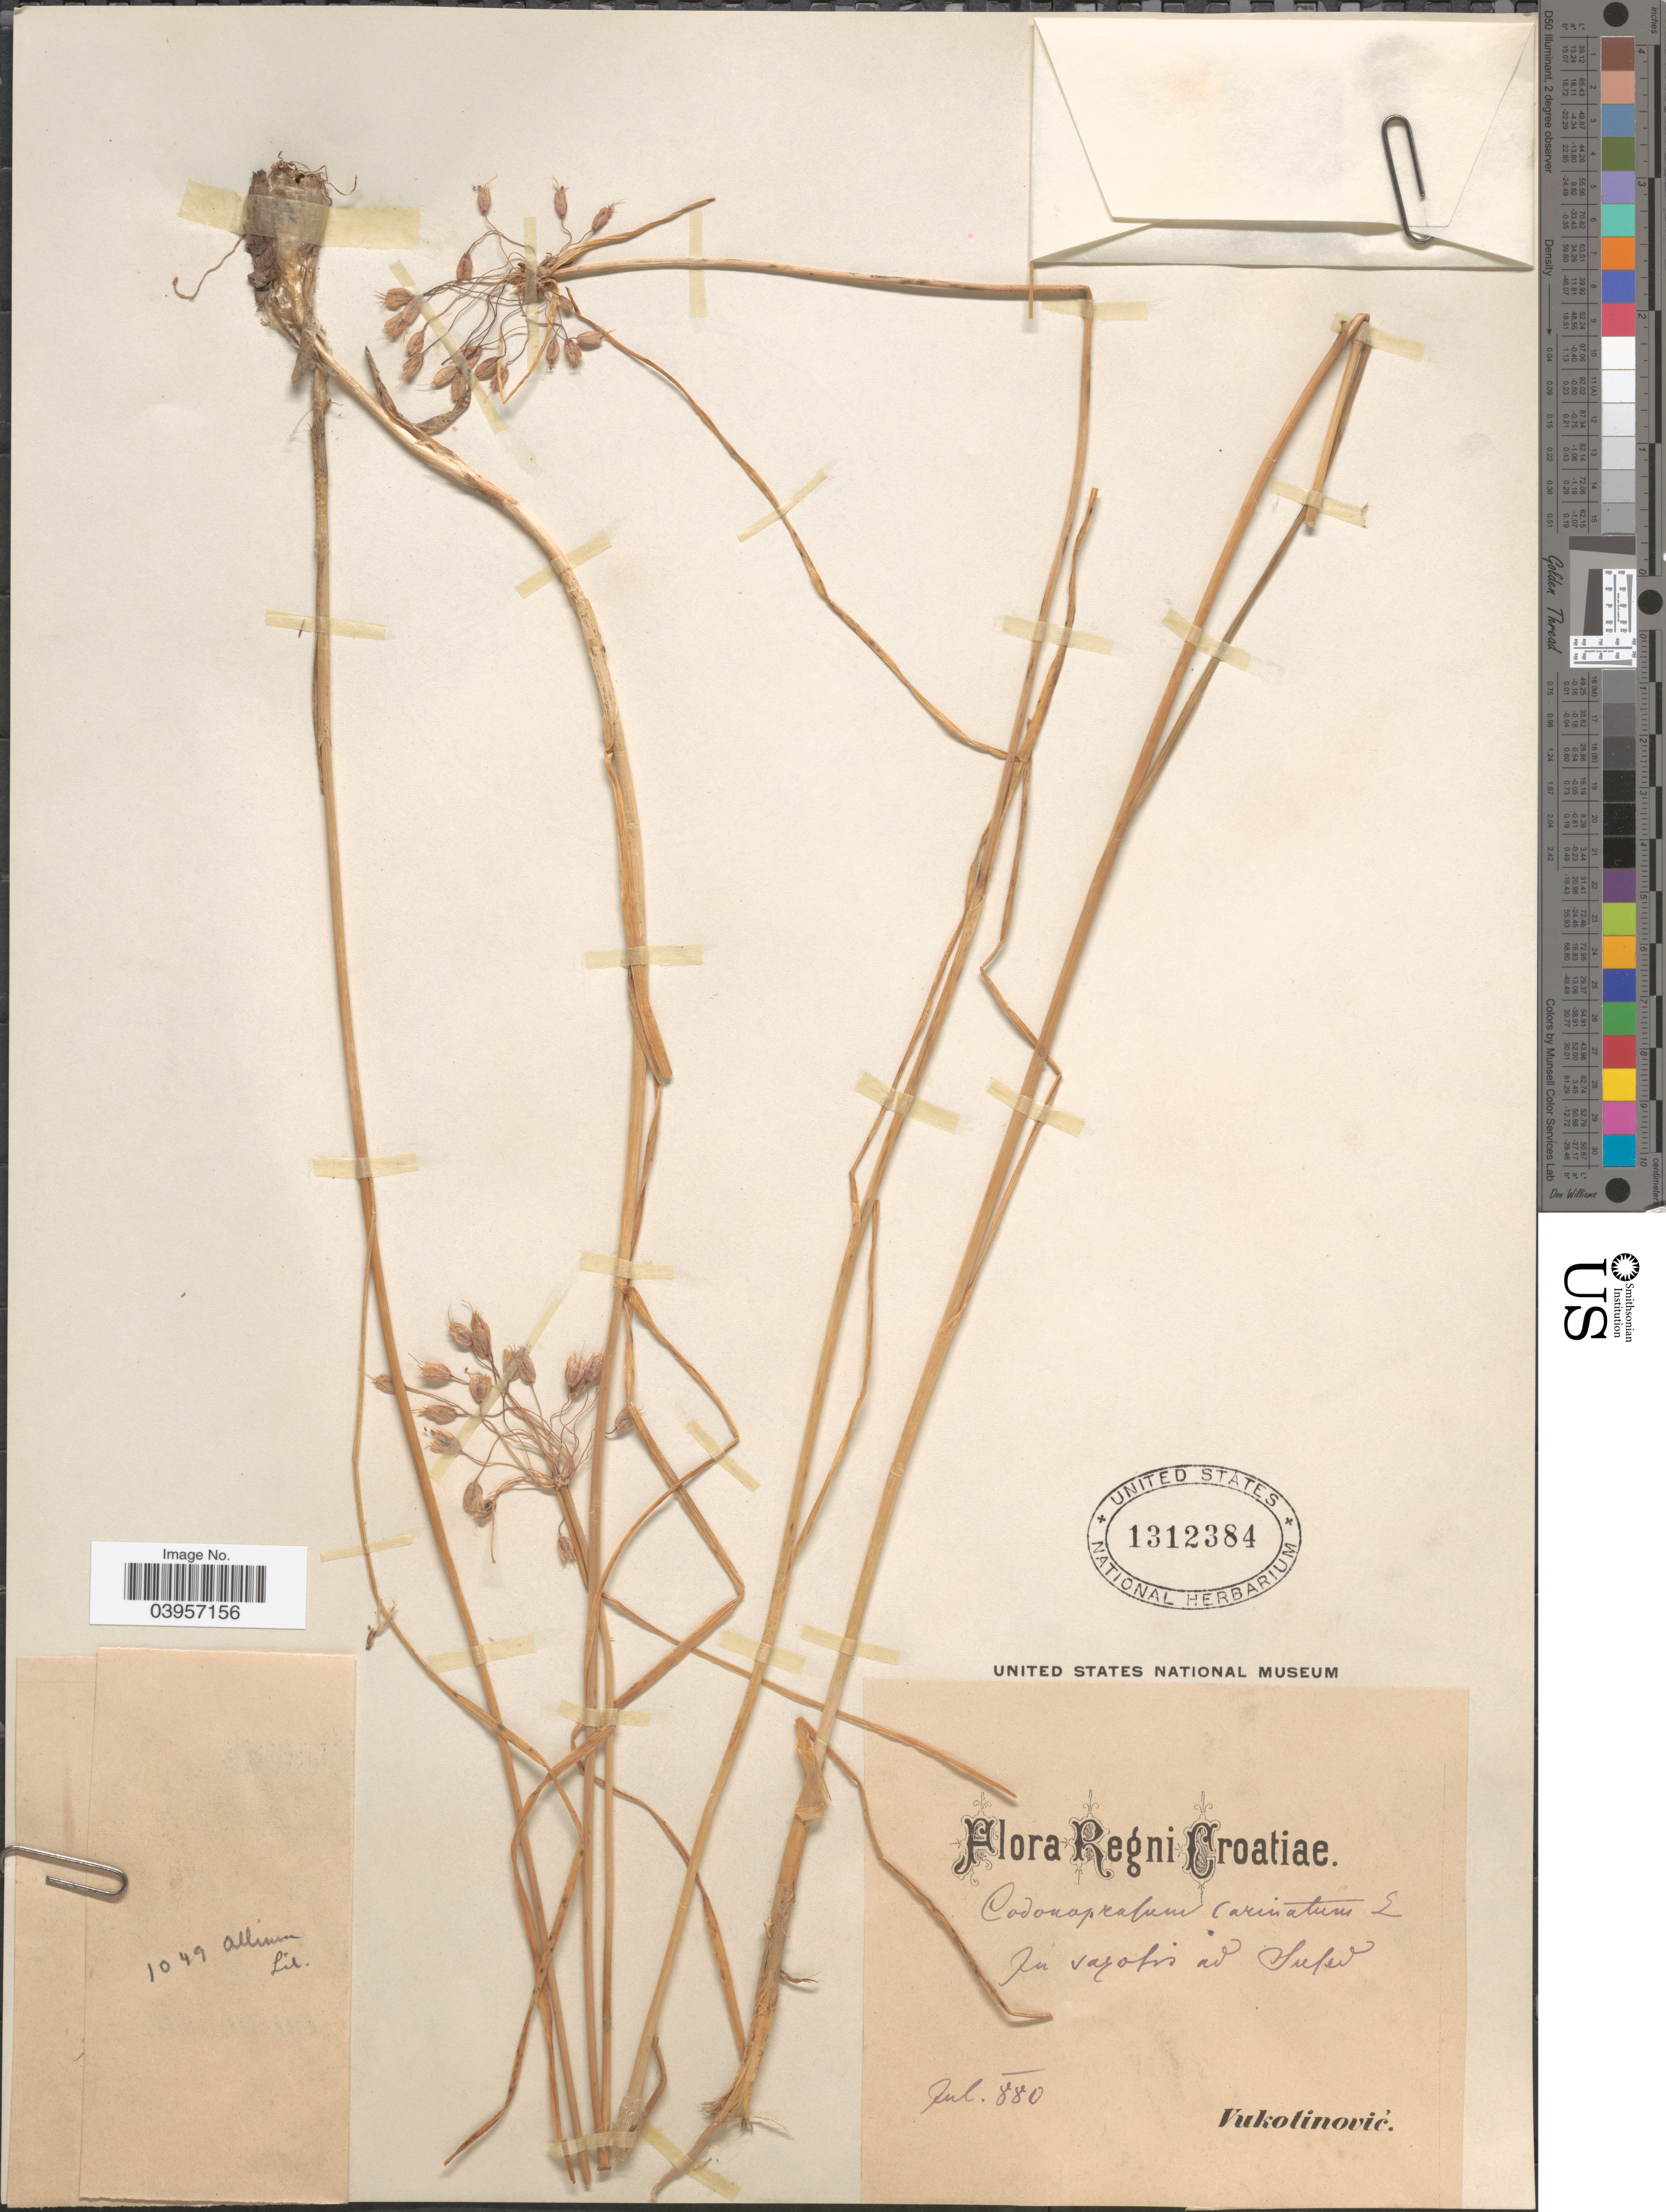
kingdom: Plantae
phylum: Tracheophyta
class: Liliopsida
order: Asparagales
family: Amaryllidaceae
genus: Allium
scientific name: Allium carinatum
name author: L.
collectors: Vukotinovic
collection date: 1880-07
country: Croatia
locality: Regni Croastiae. In saxosis ad Sufed. [interpreted]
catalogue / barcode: US 1312384